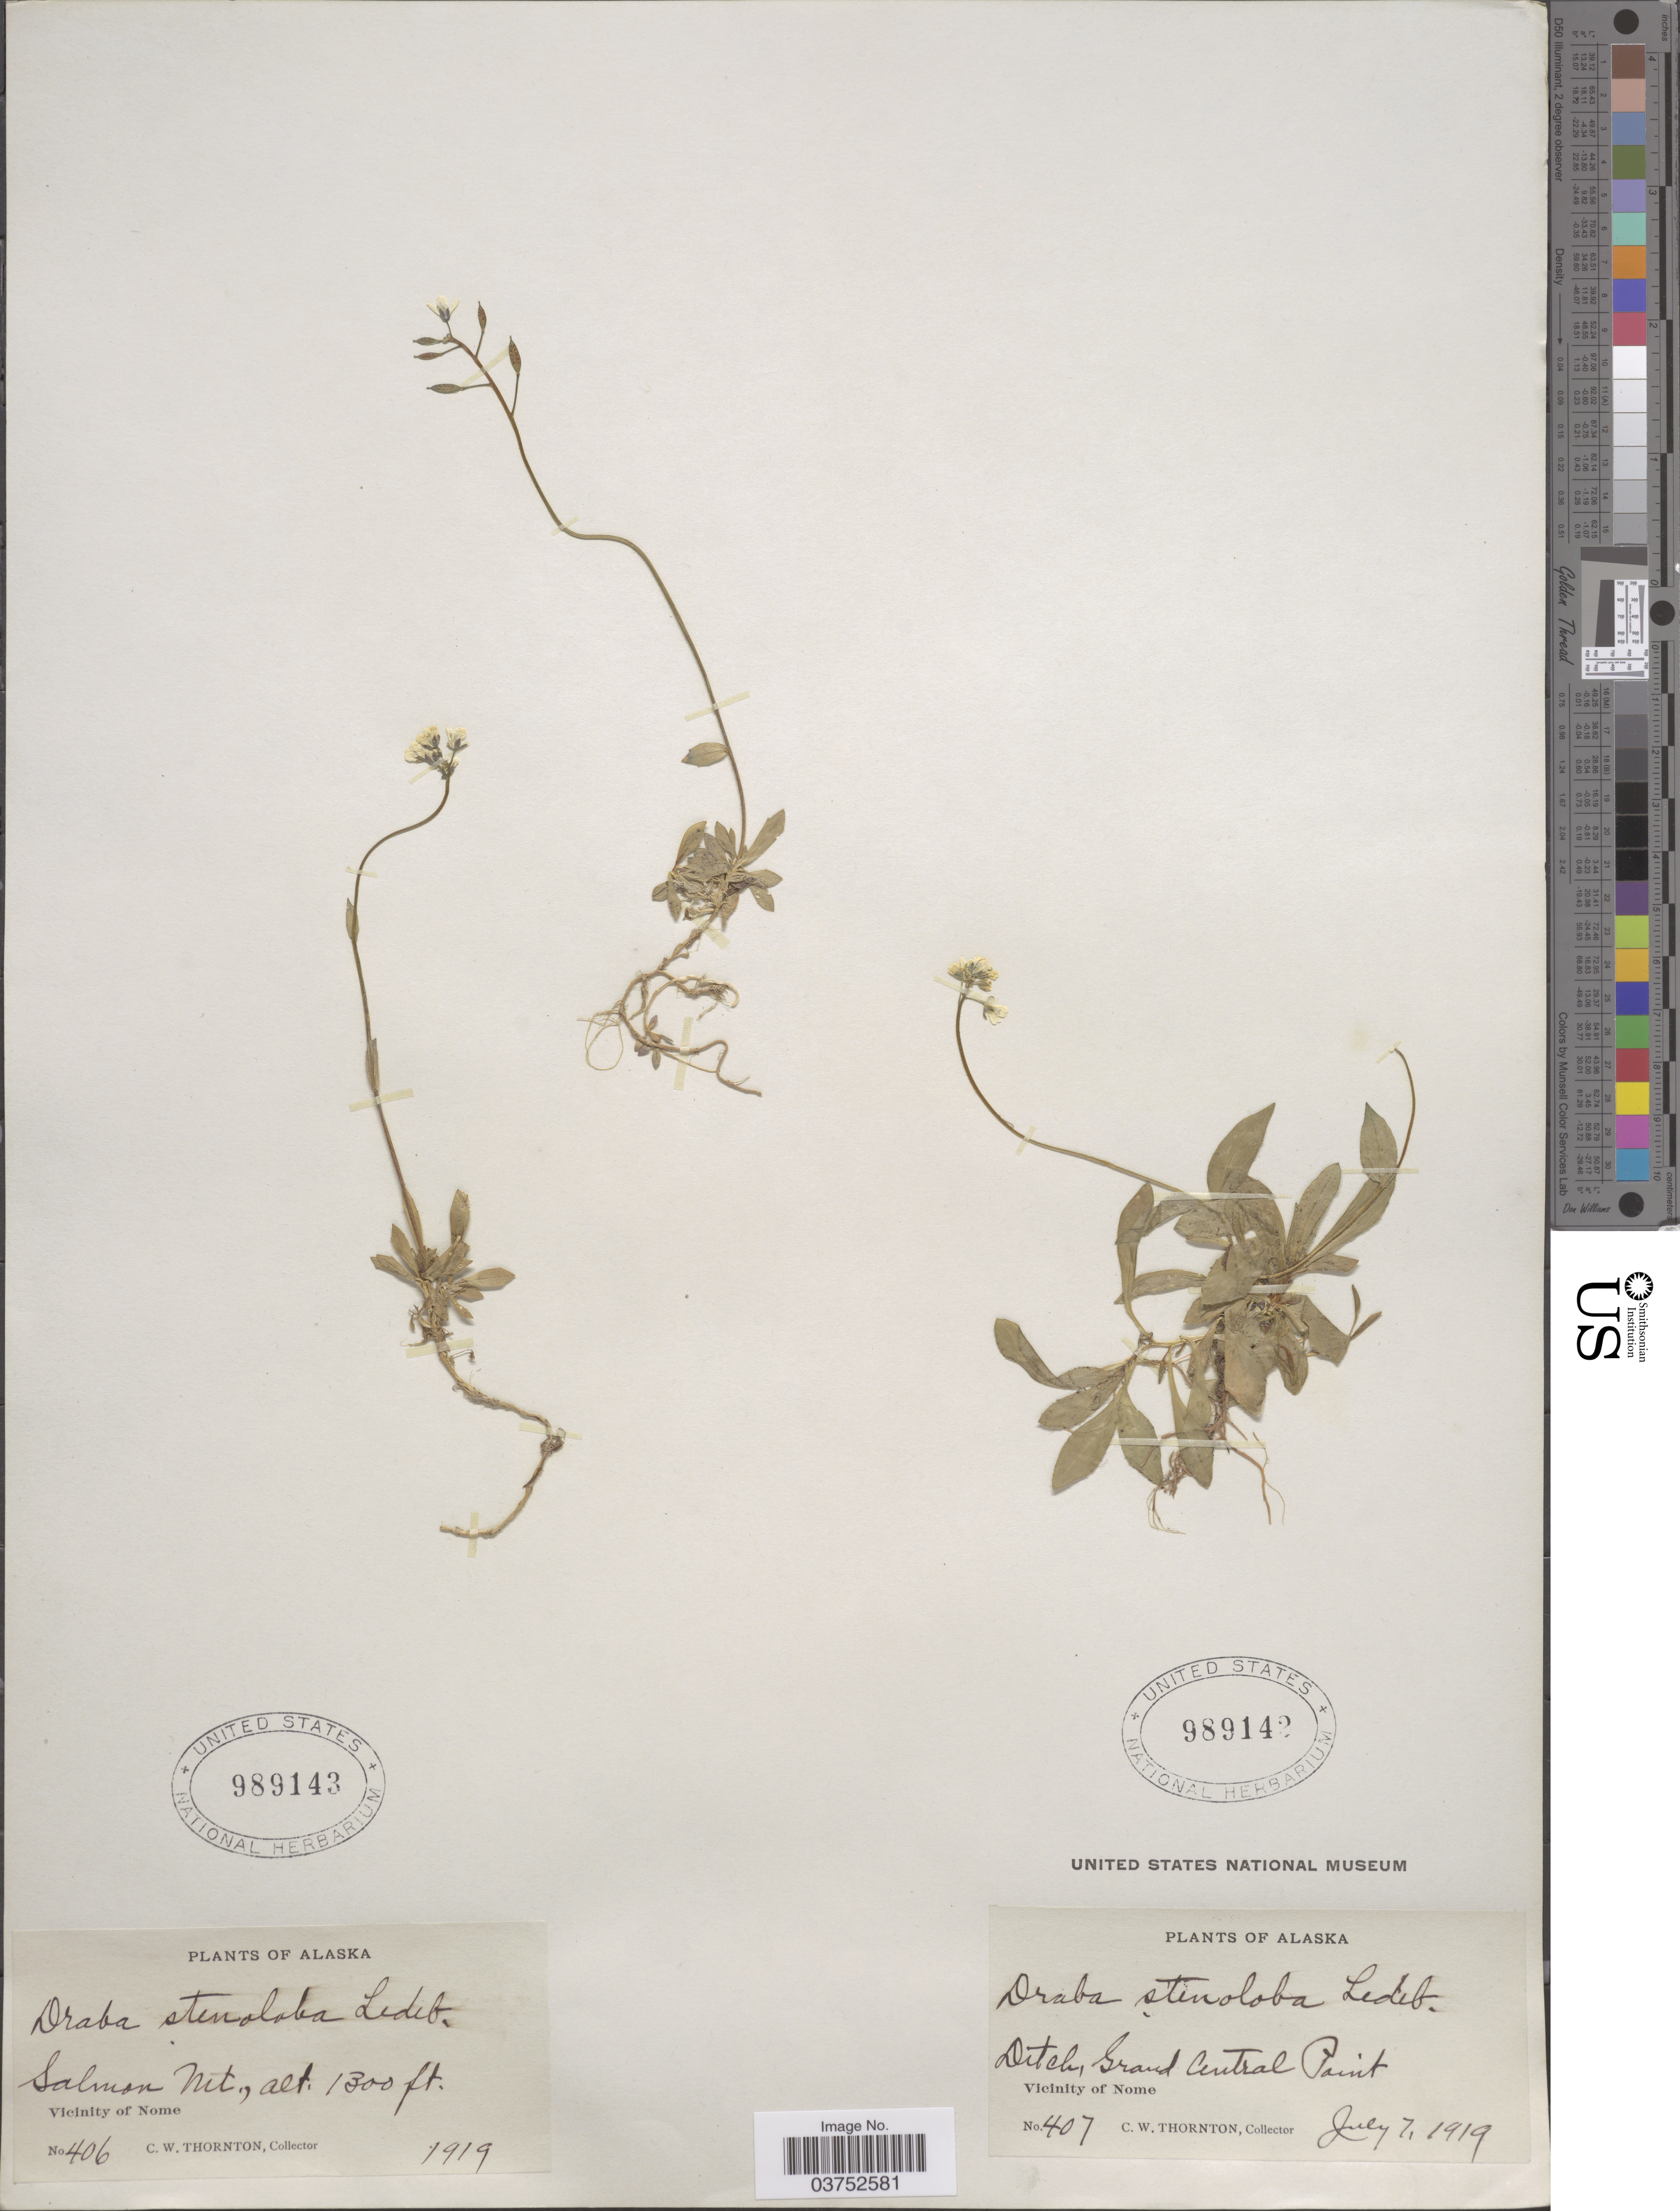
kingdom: Plantae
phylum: Tracheophyta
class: Magnoliopsida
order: Brassicales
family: Brassicaceae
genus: Draba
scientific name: Draba stenoloba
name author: Ledeb.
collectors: C. Thornton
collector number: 407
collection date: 1919-07-07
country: United States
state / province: Alaska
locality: Ditch, Grand Central Point. Vicinity of Nome.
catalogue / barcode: US 989142